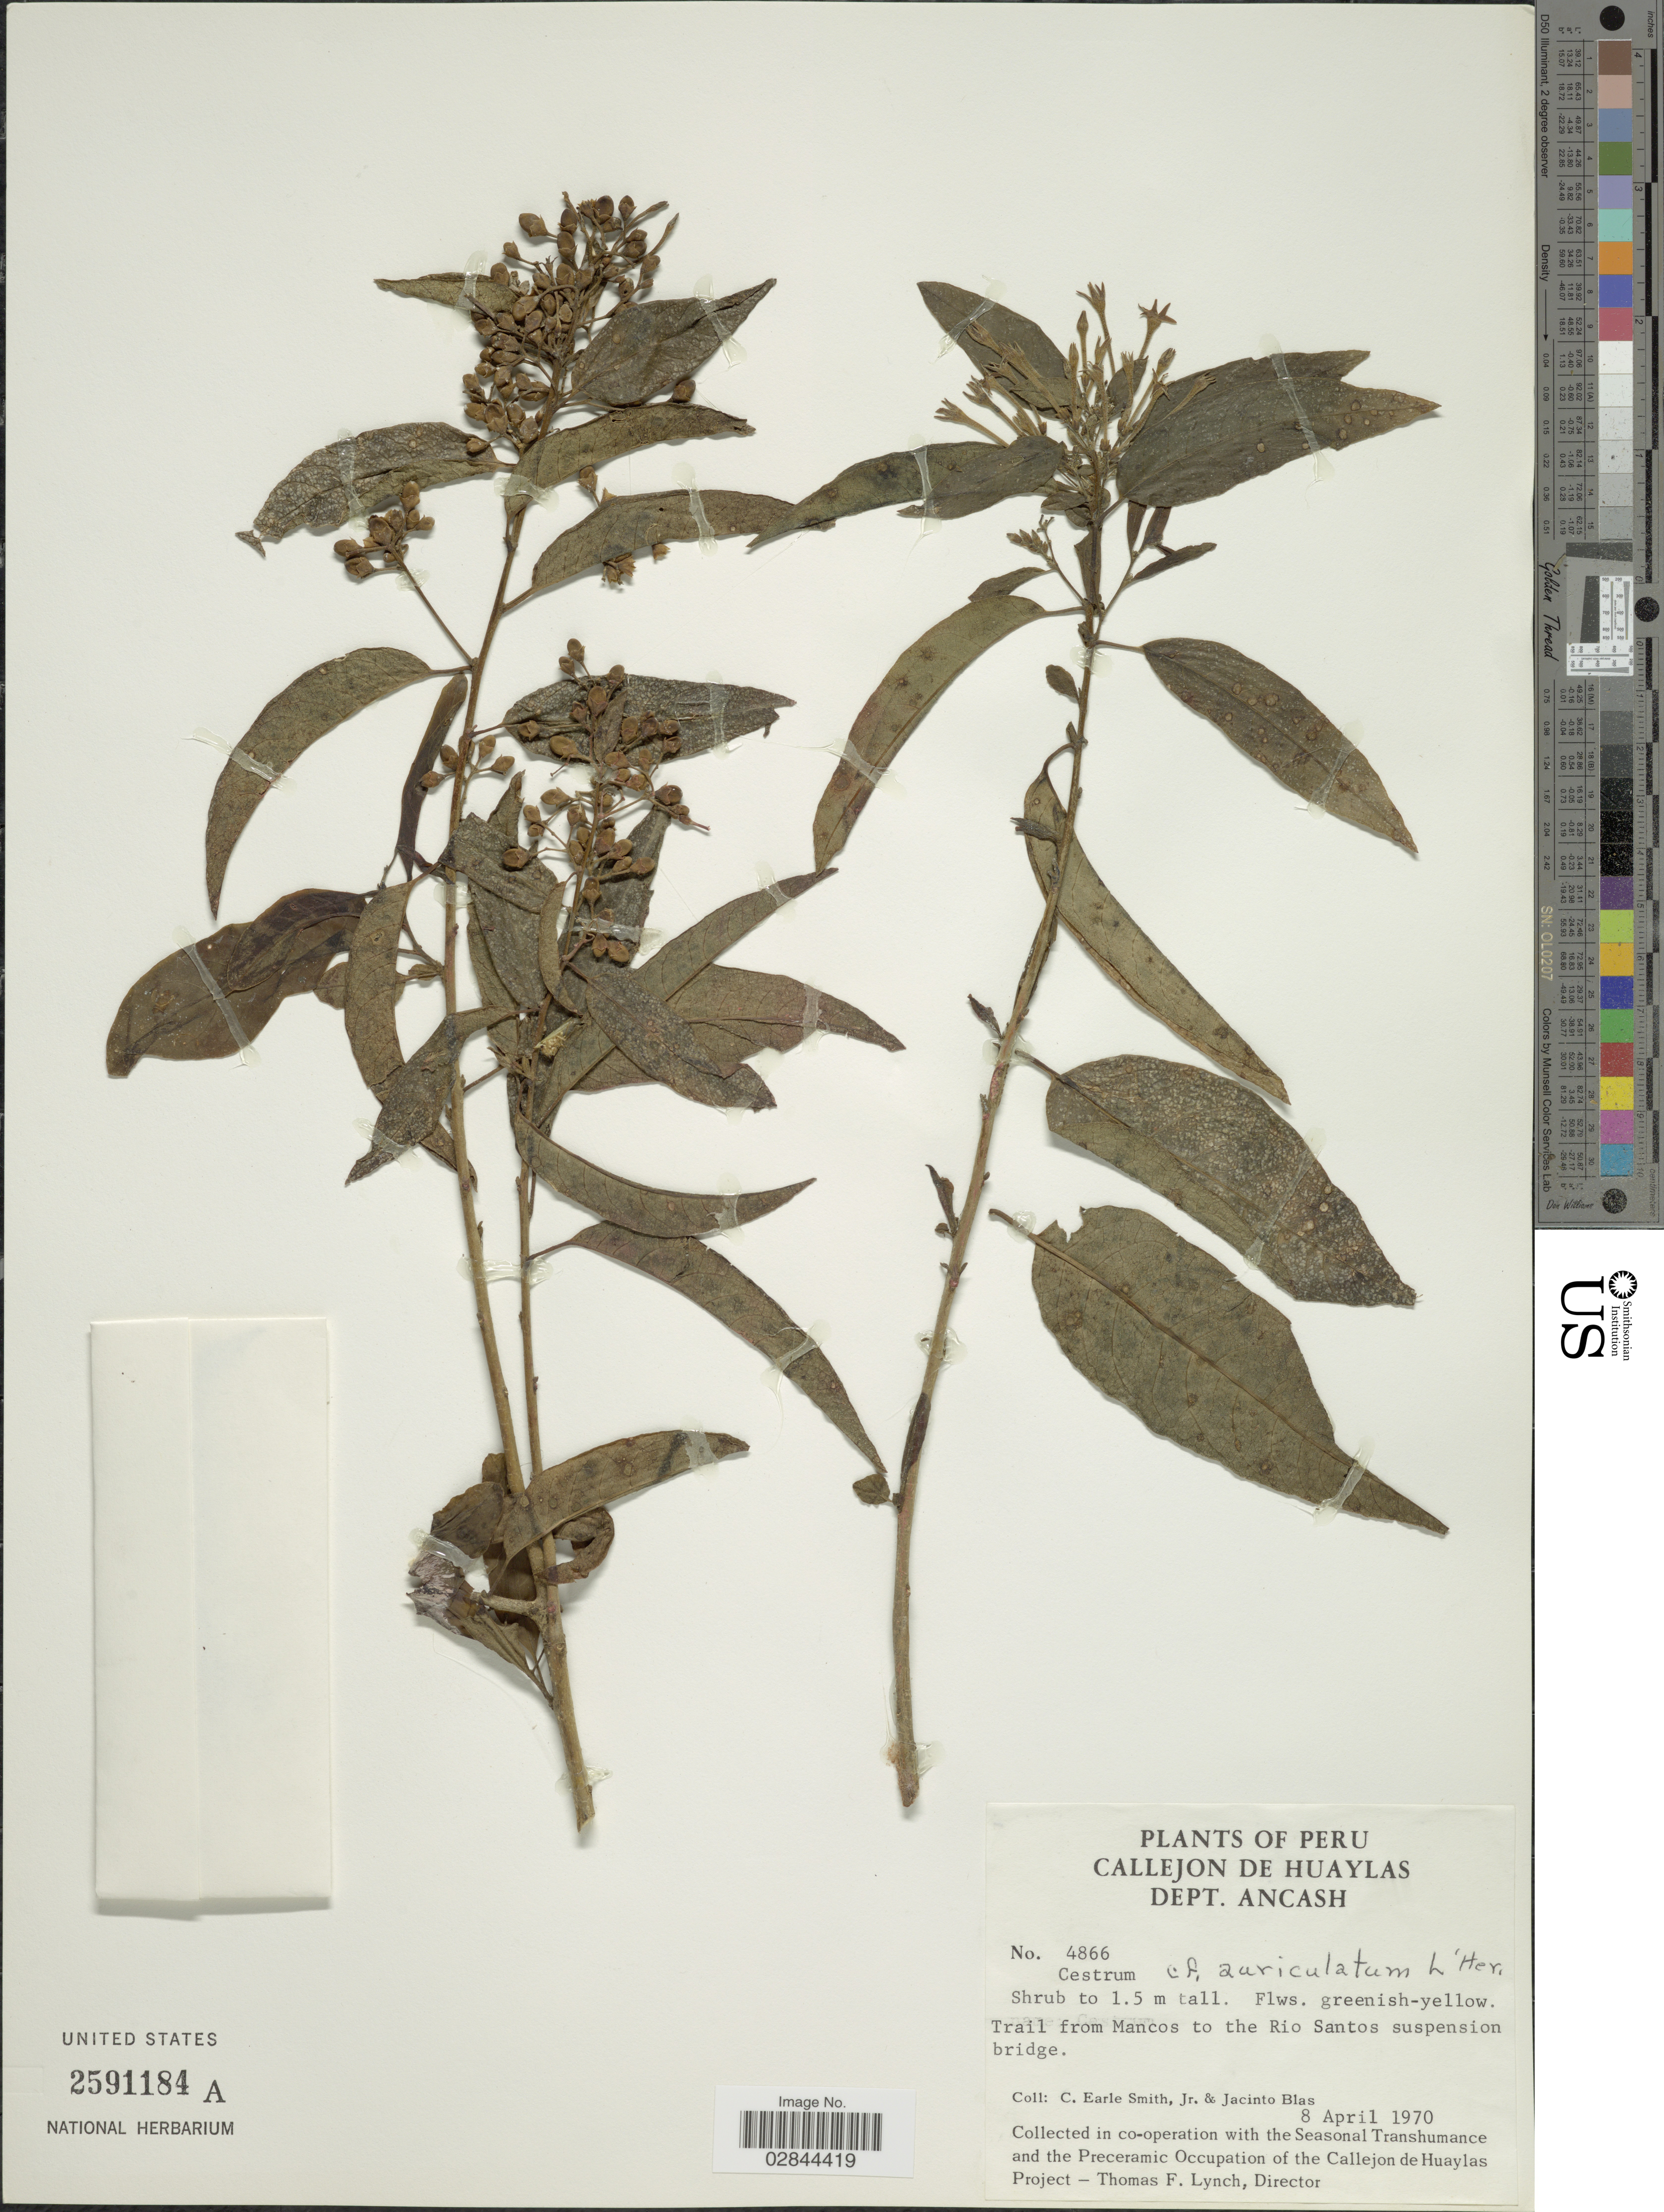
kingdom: Plantae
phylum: Tracheophyta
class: Magnoliopsida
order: Solanales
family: Solanaceae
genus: Cestrum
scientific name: Cestrum auriculatum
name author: L'Hér.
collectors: C. E. Smith Jr. & J. Blas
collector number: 4866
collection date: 1970-04-08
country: Peru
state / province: Ancash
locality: Callejon de Huaylas, Dept. Ancash, Trail from Mancos to the Rio Santos suspension bridge.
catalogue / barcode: US 2591184A